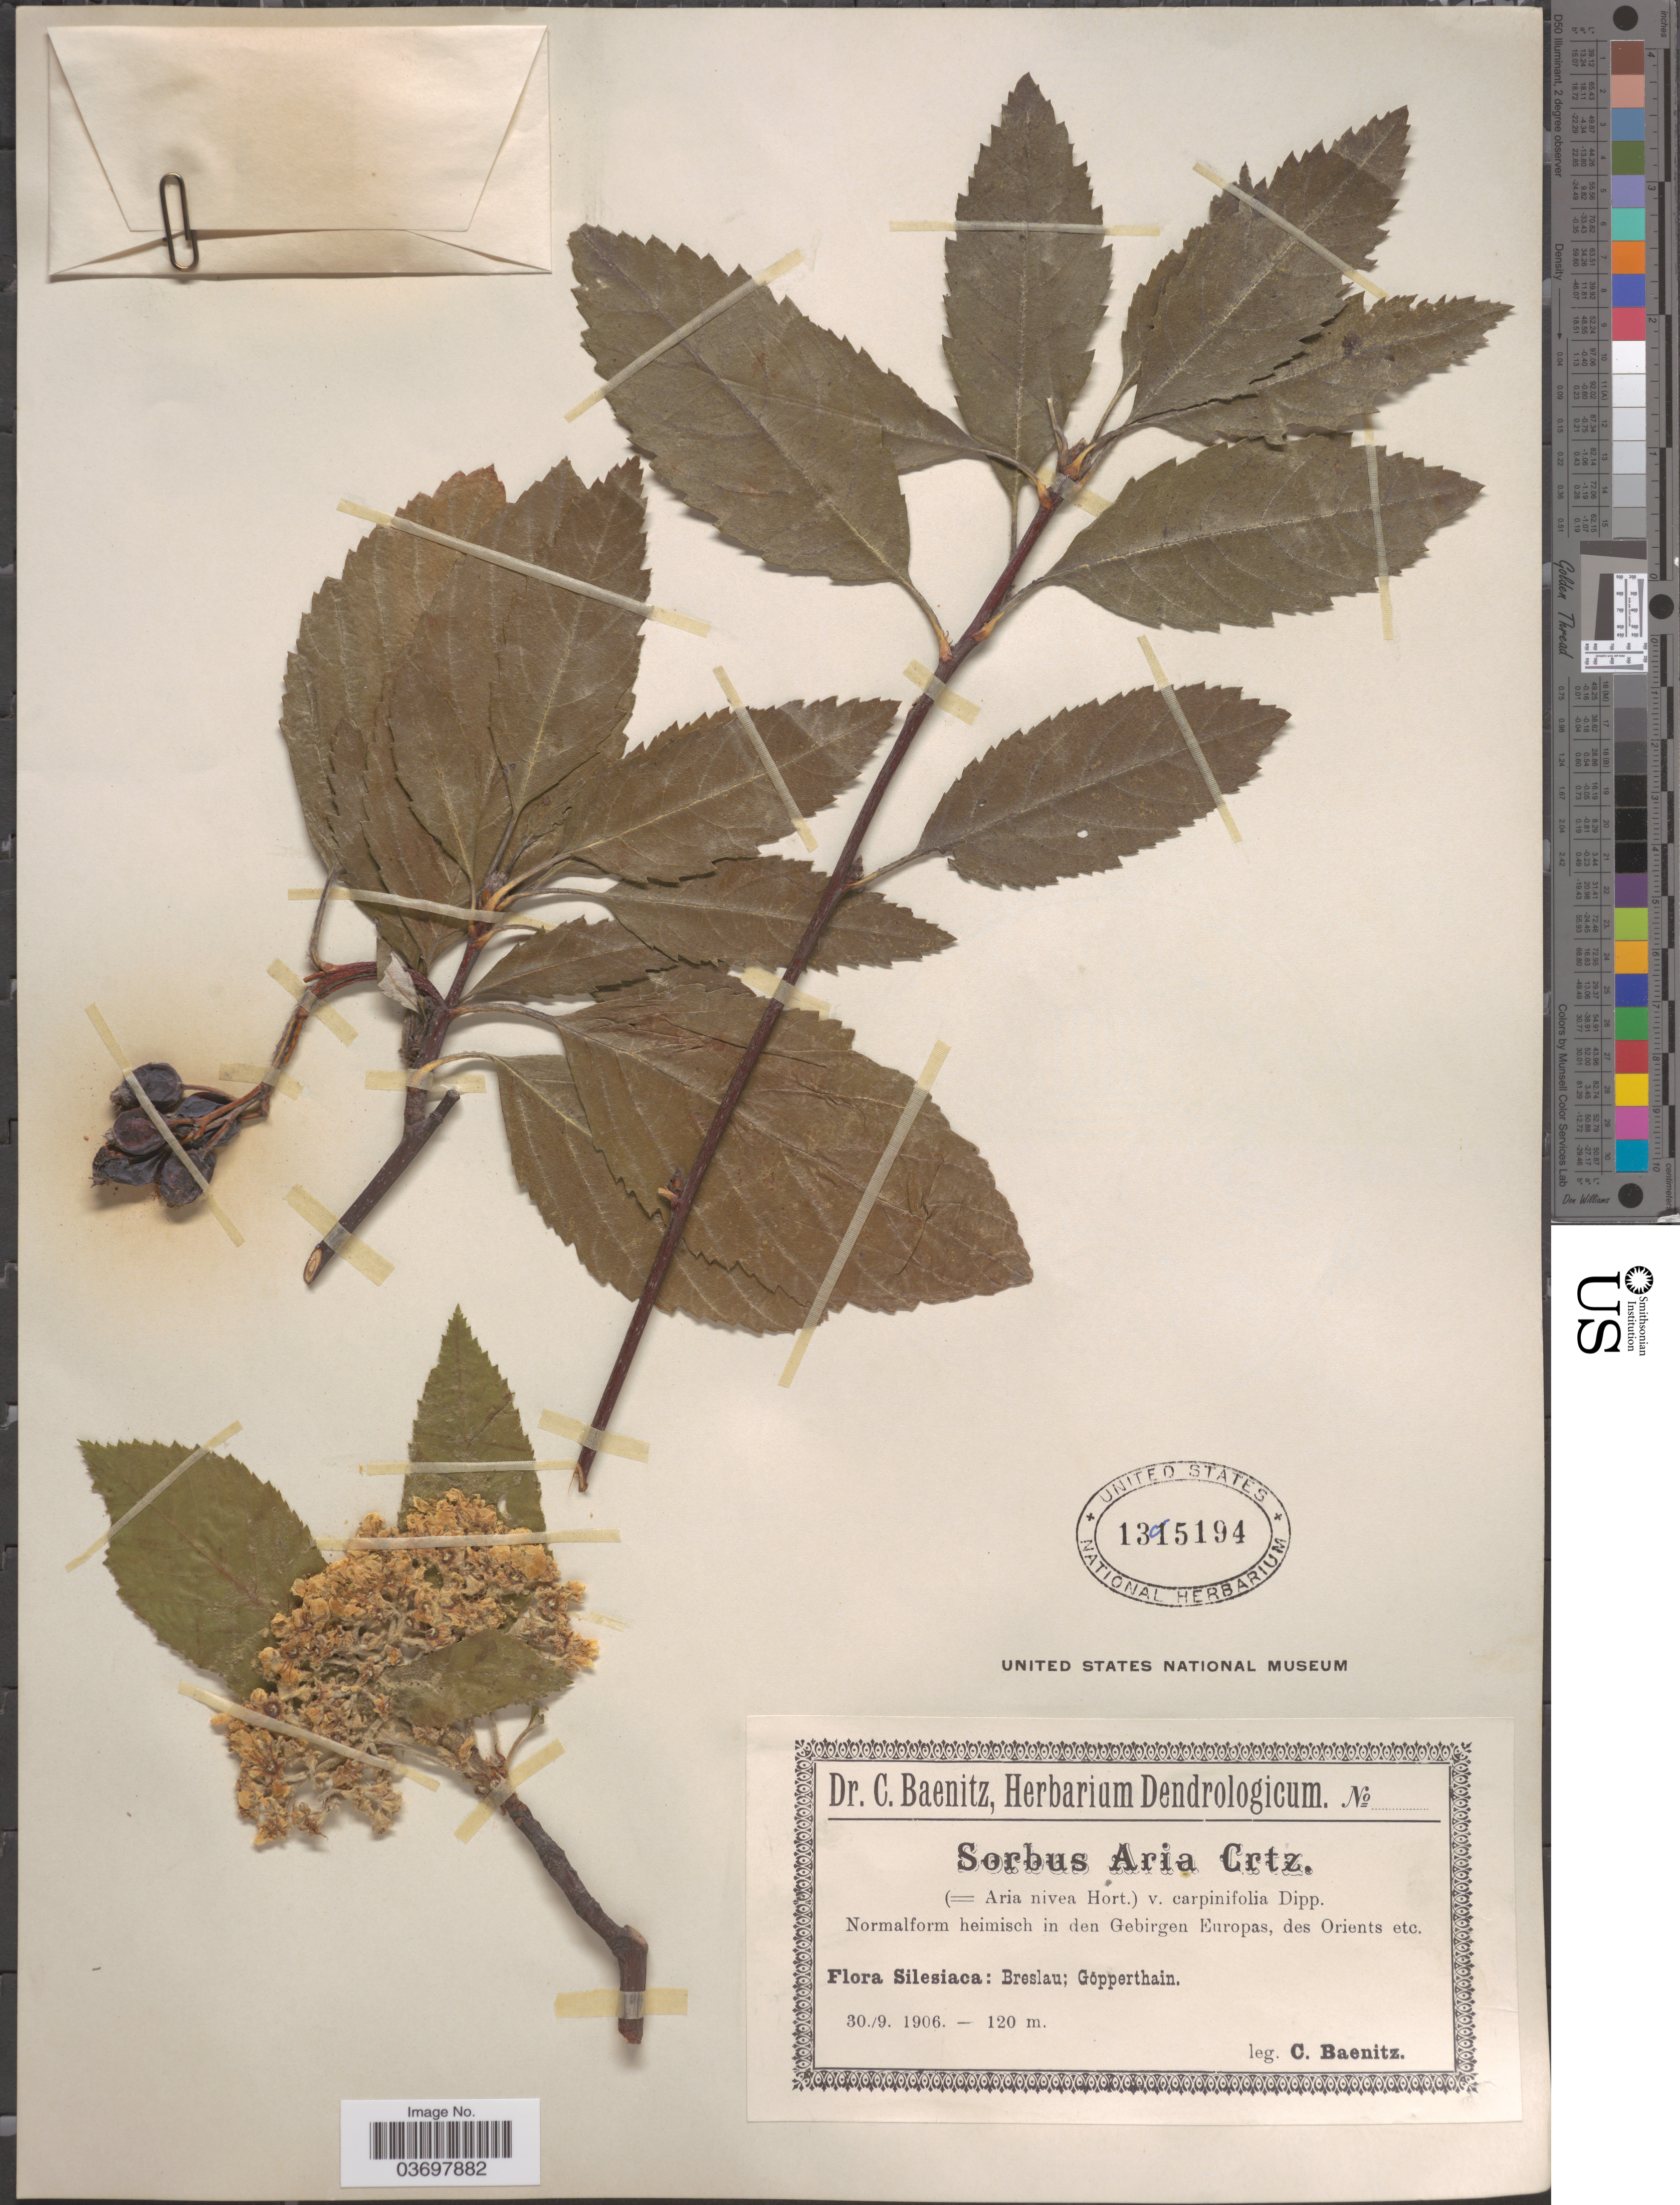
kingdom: Plantae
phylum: Tracheophyta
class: Magnoliopsida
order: Rosales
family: Rosaceae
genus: Sorbus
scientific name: Sorbus aria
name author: (L.) Crantz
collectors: C. G. Baenitz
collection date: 1906-09-30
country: Poland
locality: Silesiaca: Breslau; Gopperthain.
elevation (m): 120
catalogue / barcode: US 1395194